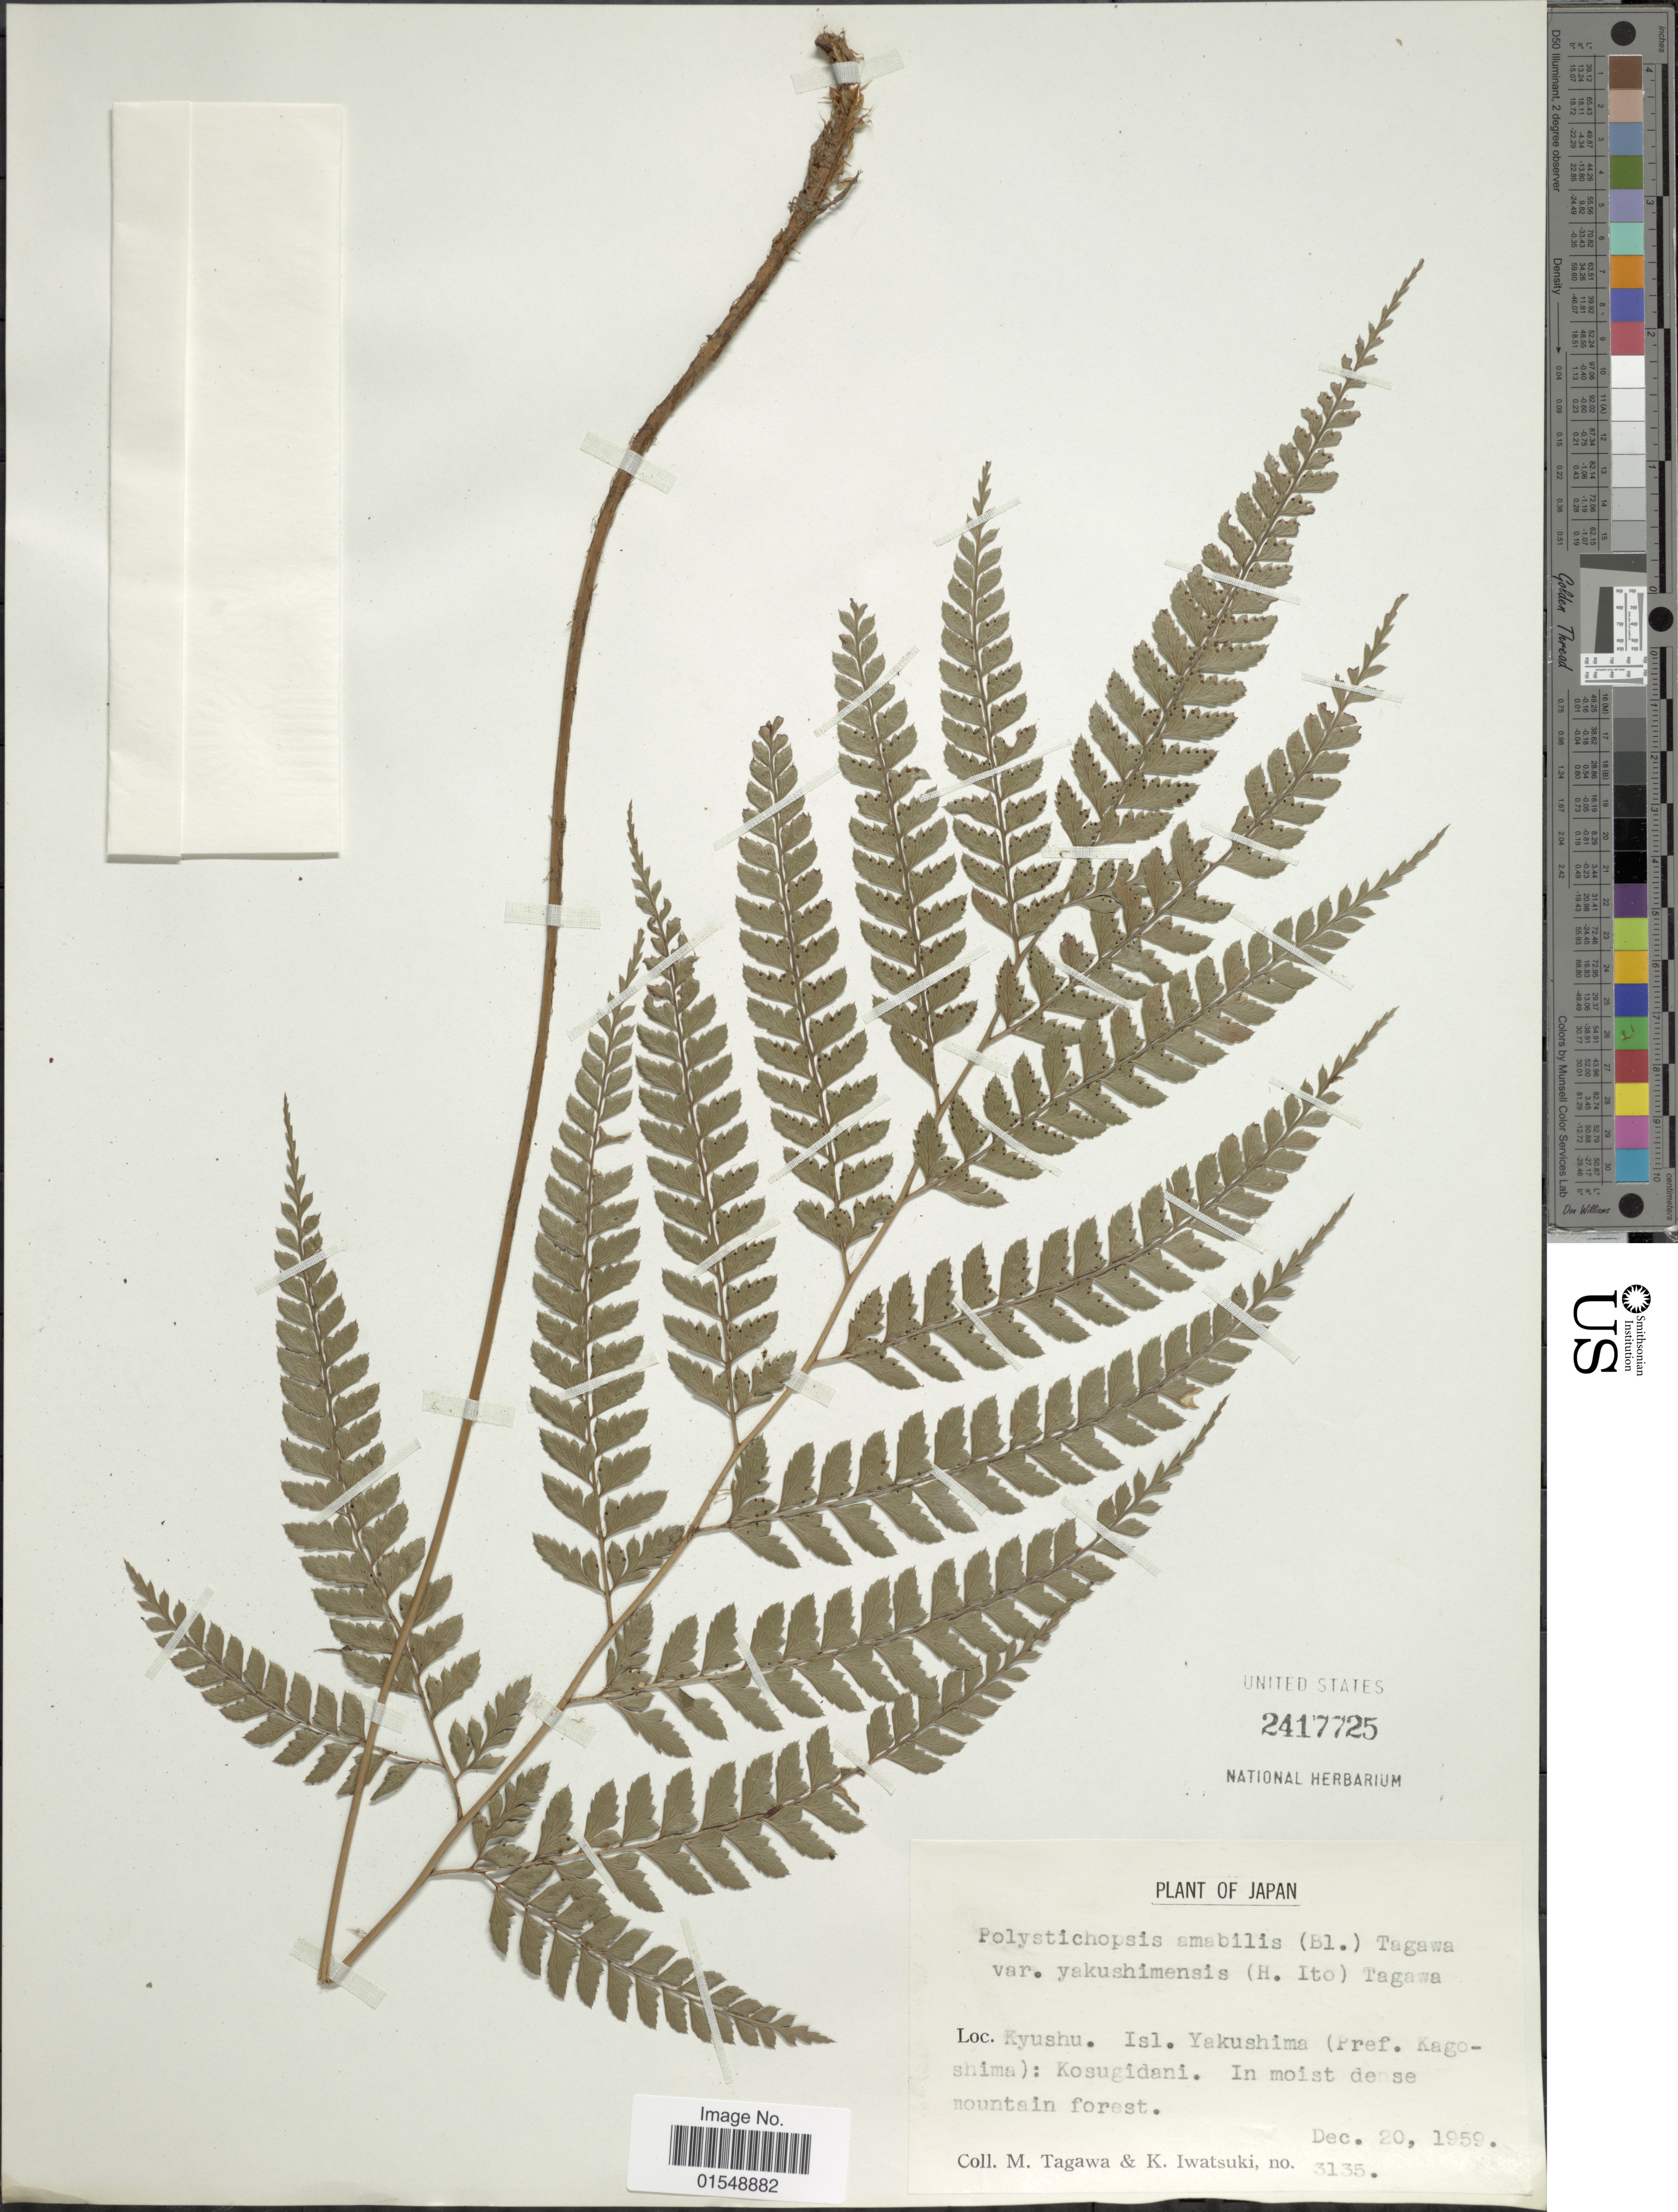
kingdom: Plantae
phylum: Tracheophyta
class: Polypodiopsida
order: Polypodiales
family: Dryopteridaceae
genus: Arachniodes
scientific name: Arachniodes amabilis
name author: (Blume) Tindale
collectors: M. Tagawa & K. Iwatsuki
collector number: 3135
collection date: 1959-12-20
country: Japan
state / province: Kagosima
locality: Kyushu, Isl. Yakushima, Kosugidani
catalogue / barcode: US 2417725